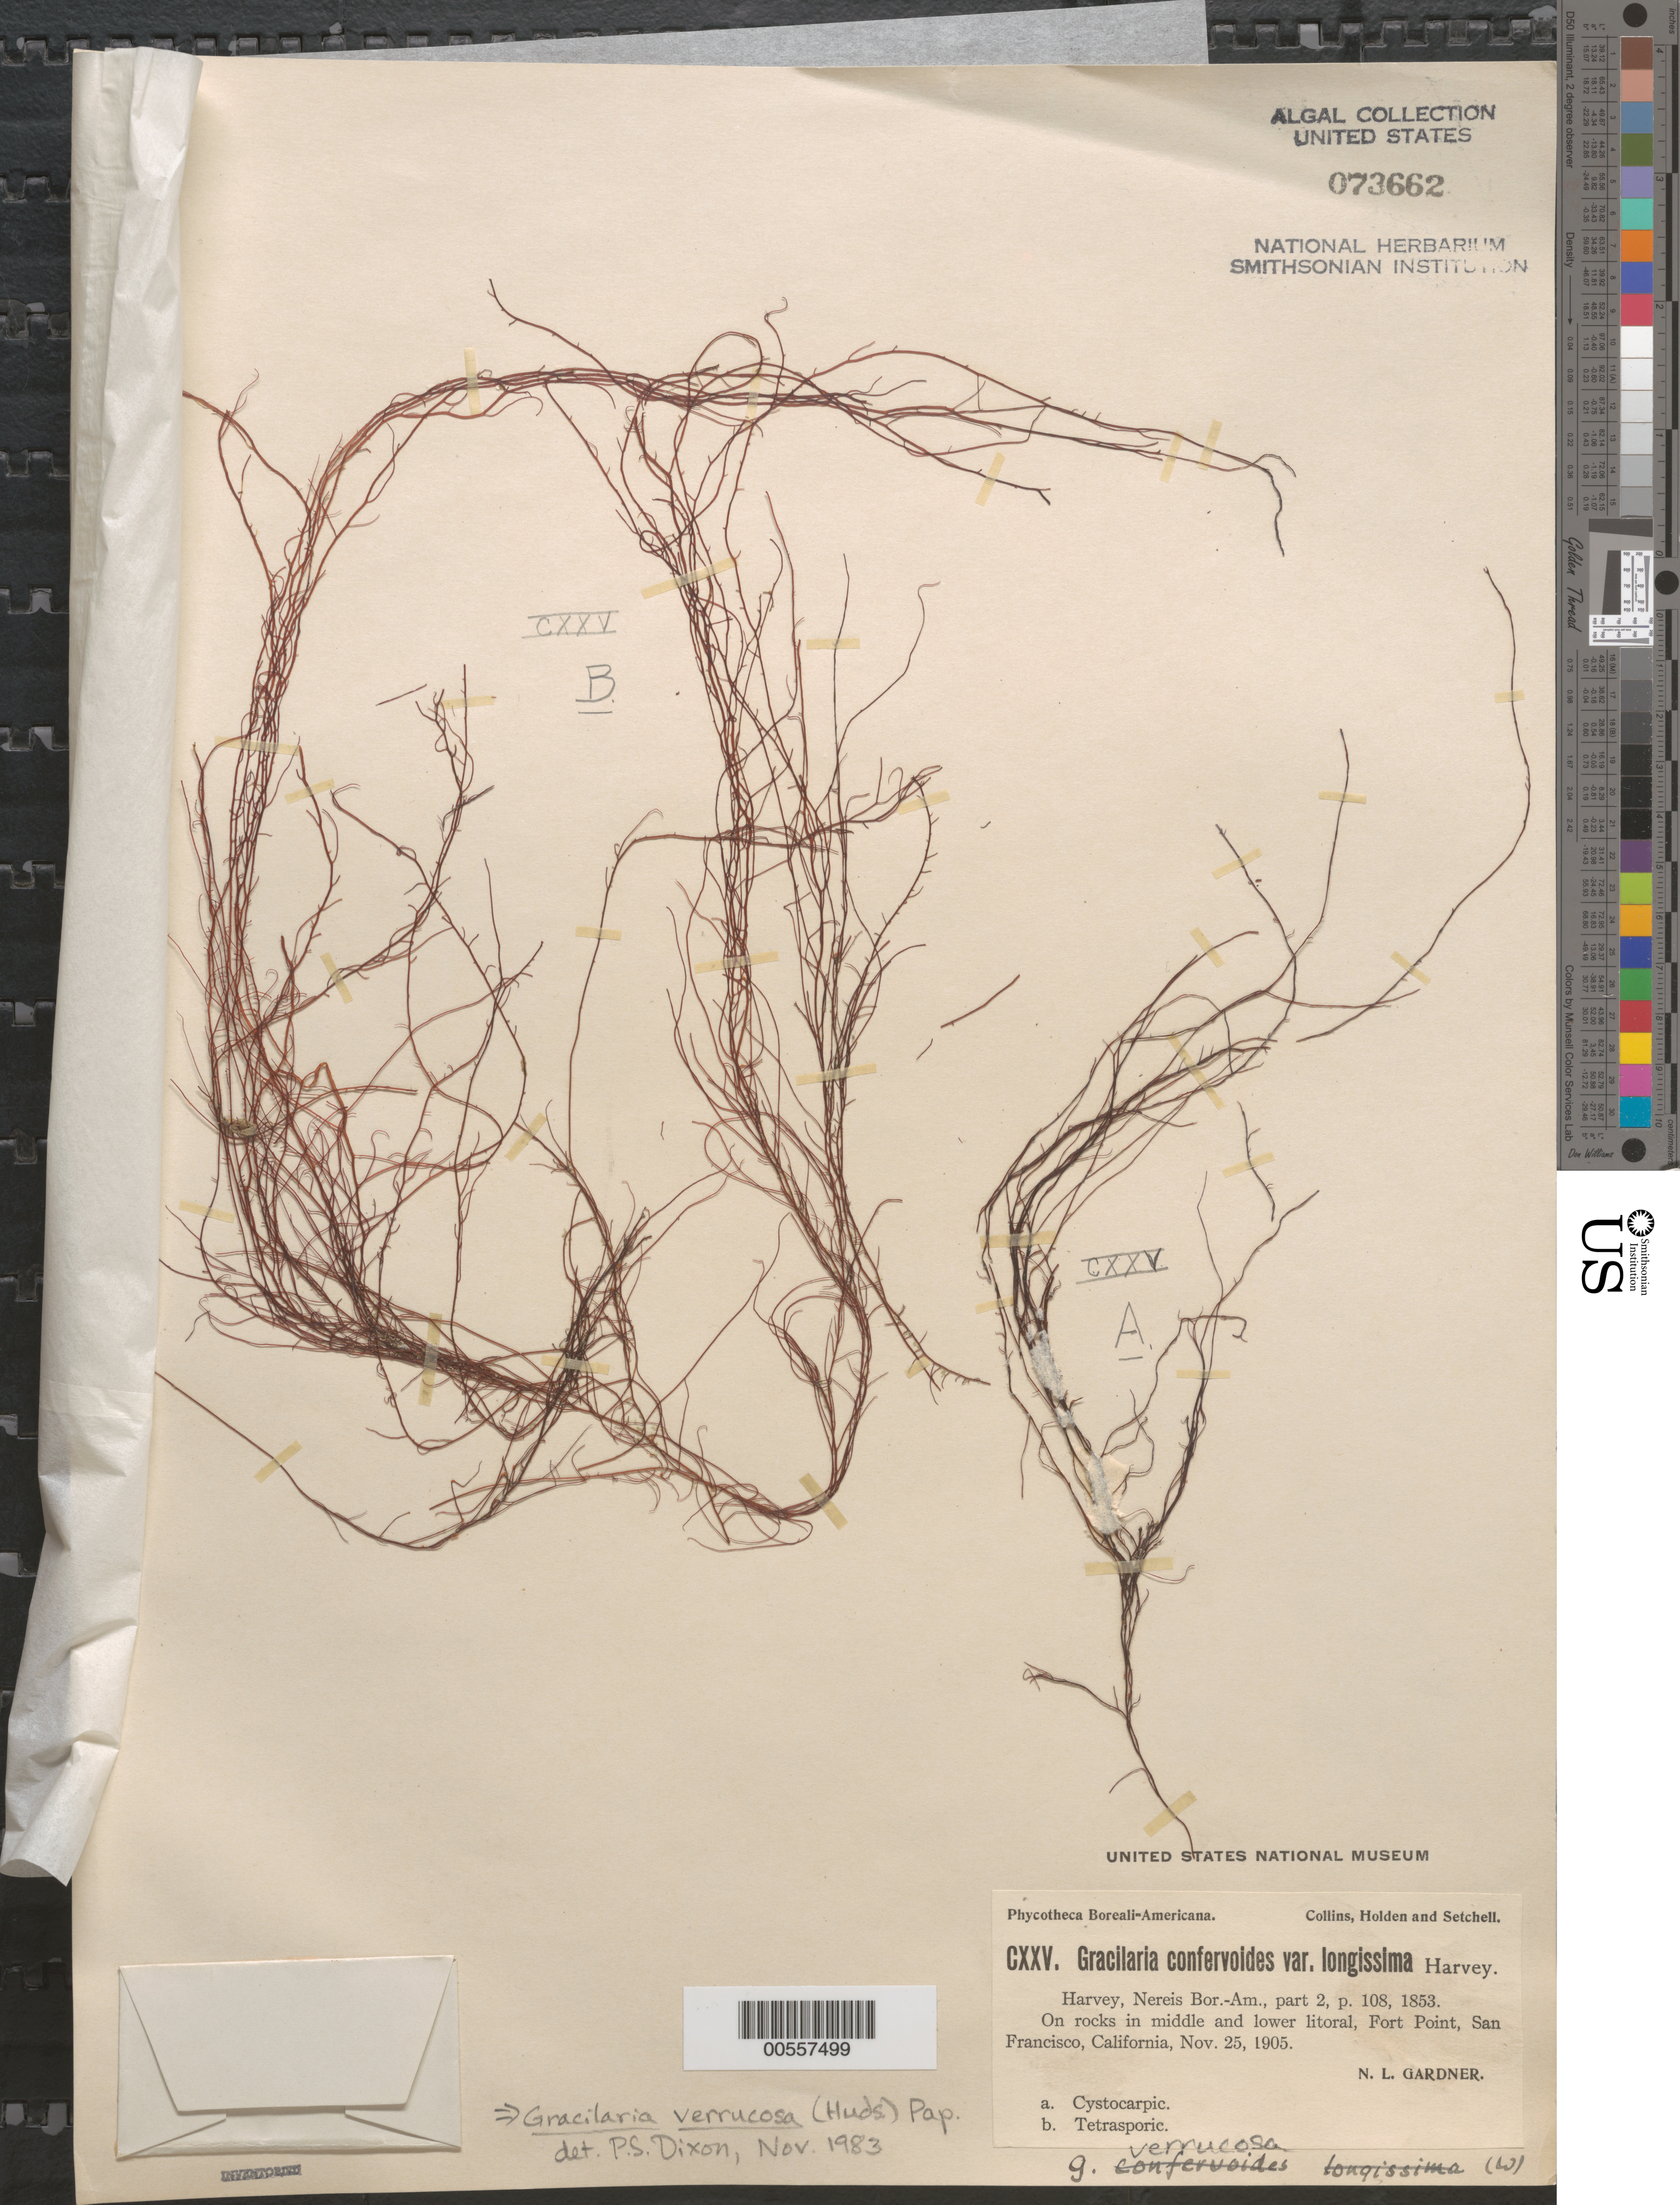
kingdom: Plantae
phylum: Rhodophyta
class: Florideophyceae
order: Gracilariales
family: Gracilariaceae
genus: Gracilariopsis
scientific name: Gracilariopsis longissima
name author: (S.G. Gmel.) Steentoft et al.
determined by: Algae name updating Project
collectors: N. Gardner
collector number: PB-A Cxxv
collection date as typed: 25 Nov 1905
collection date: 1905-11-25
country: United States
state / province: California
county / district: San Francisco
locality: San Francisco, Fort Point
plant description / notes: Collins, Holden & Setchell, Phycotheca Boreali-Americana, as Gracilaria confervoides v. longissima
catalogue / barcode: US 73662